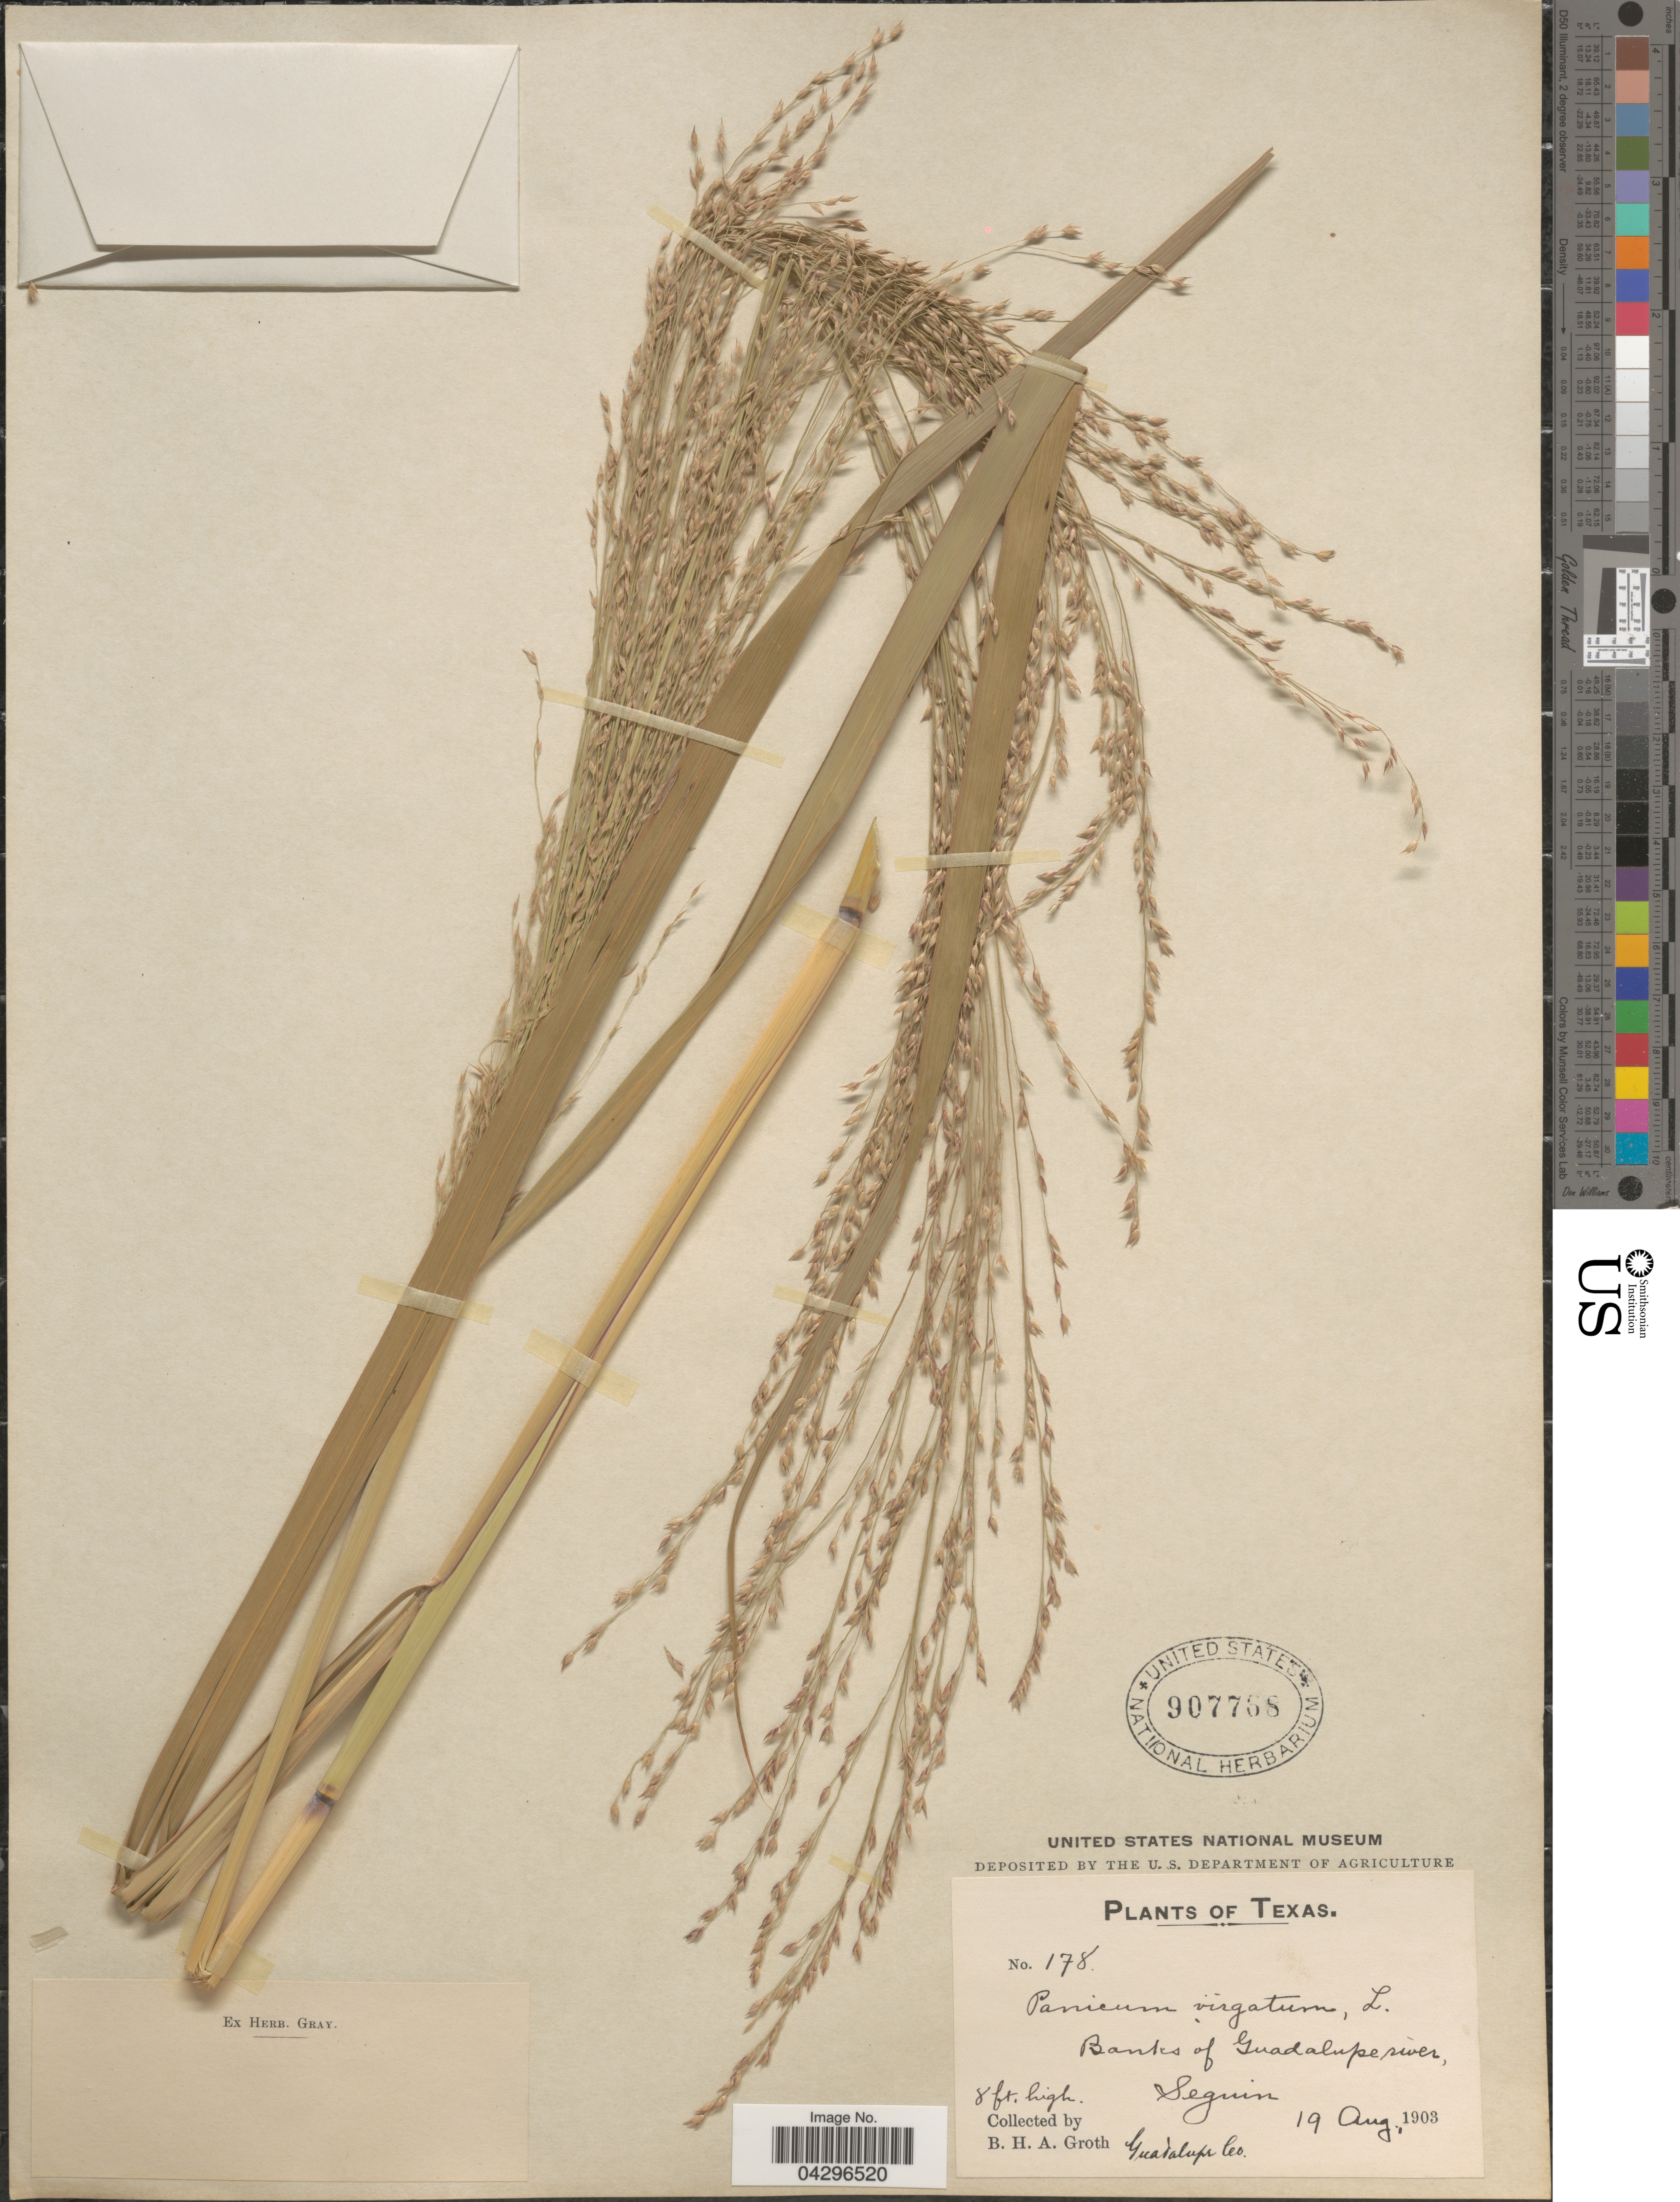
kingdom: Plantae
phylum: Tracheophyta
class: Liliopsida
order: Poales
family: Poaceae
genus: Panicum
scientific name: Panicum virgatum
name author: L.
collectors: B. Groth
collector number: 178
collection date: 1903-08-19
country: United States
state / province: Texas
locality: Banks of Guadalupe river, Seguin. Guadalupe Co.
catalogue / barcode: US 907768